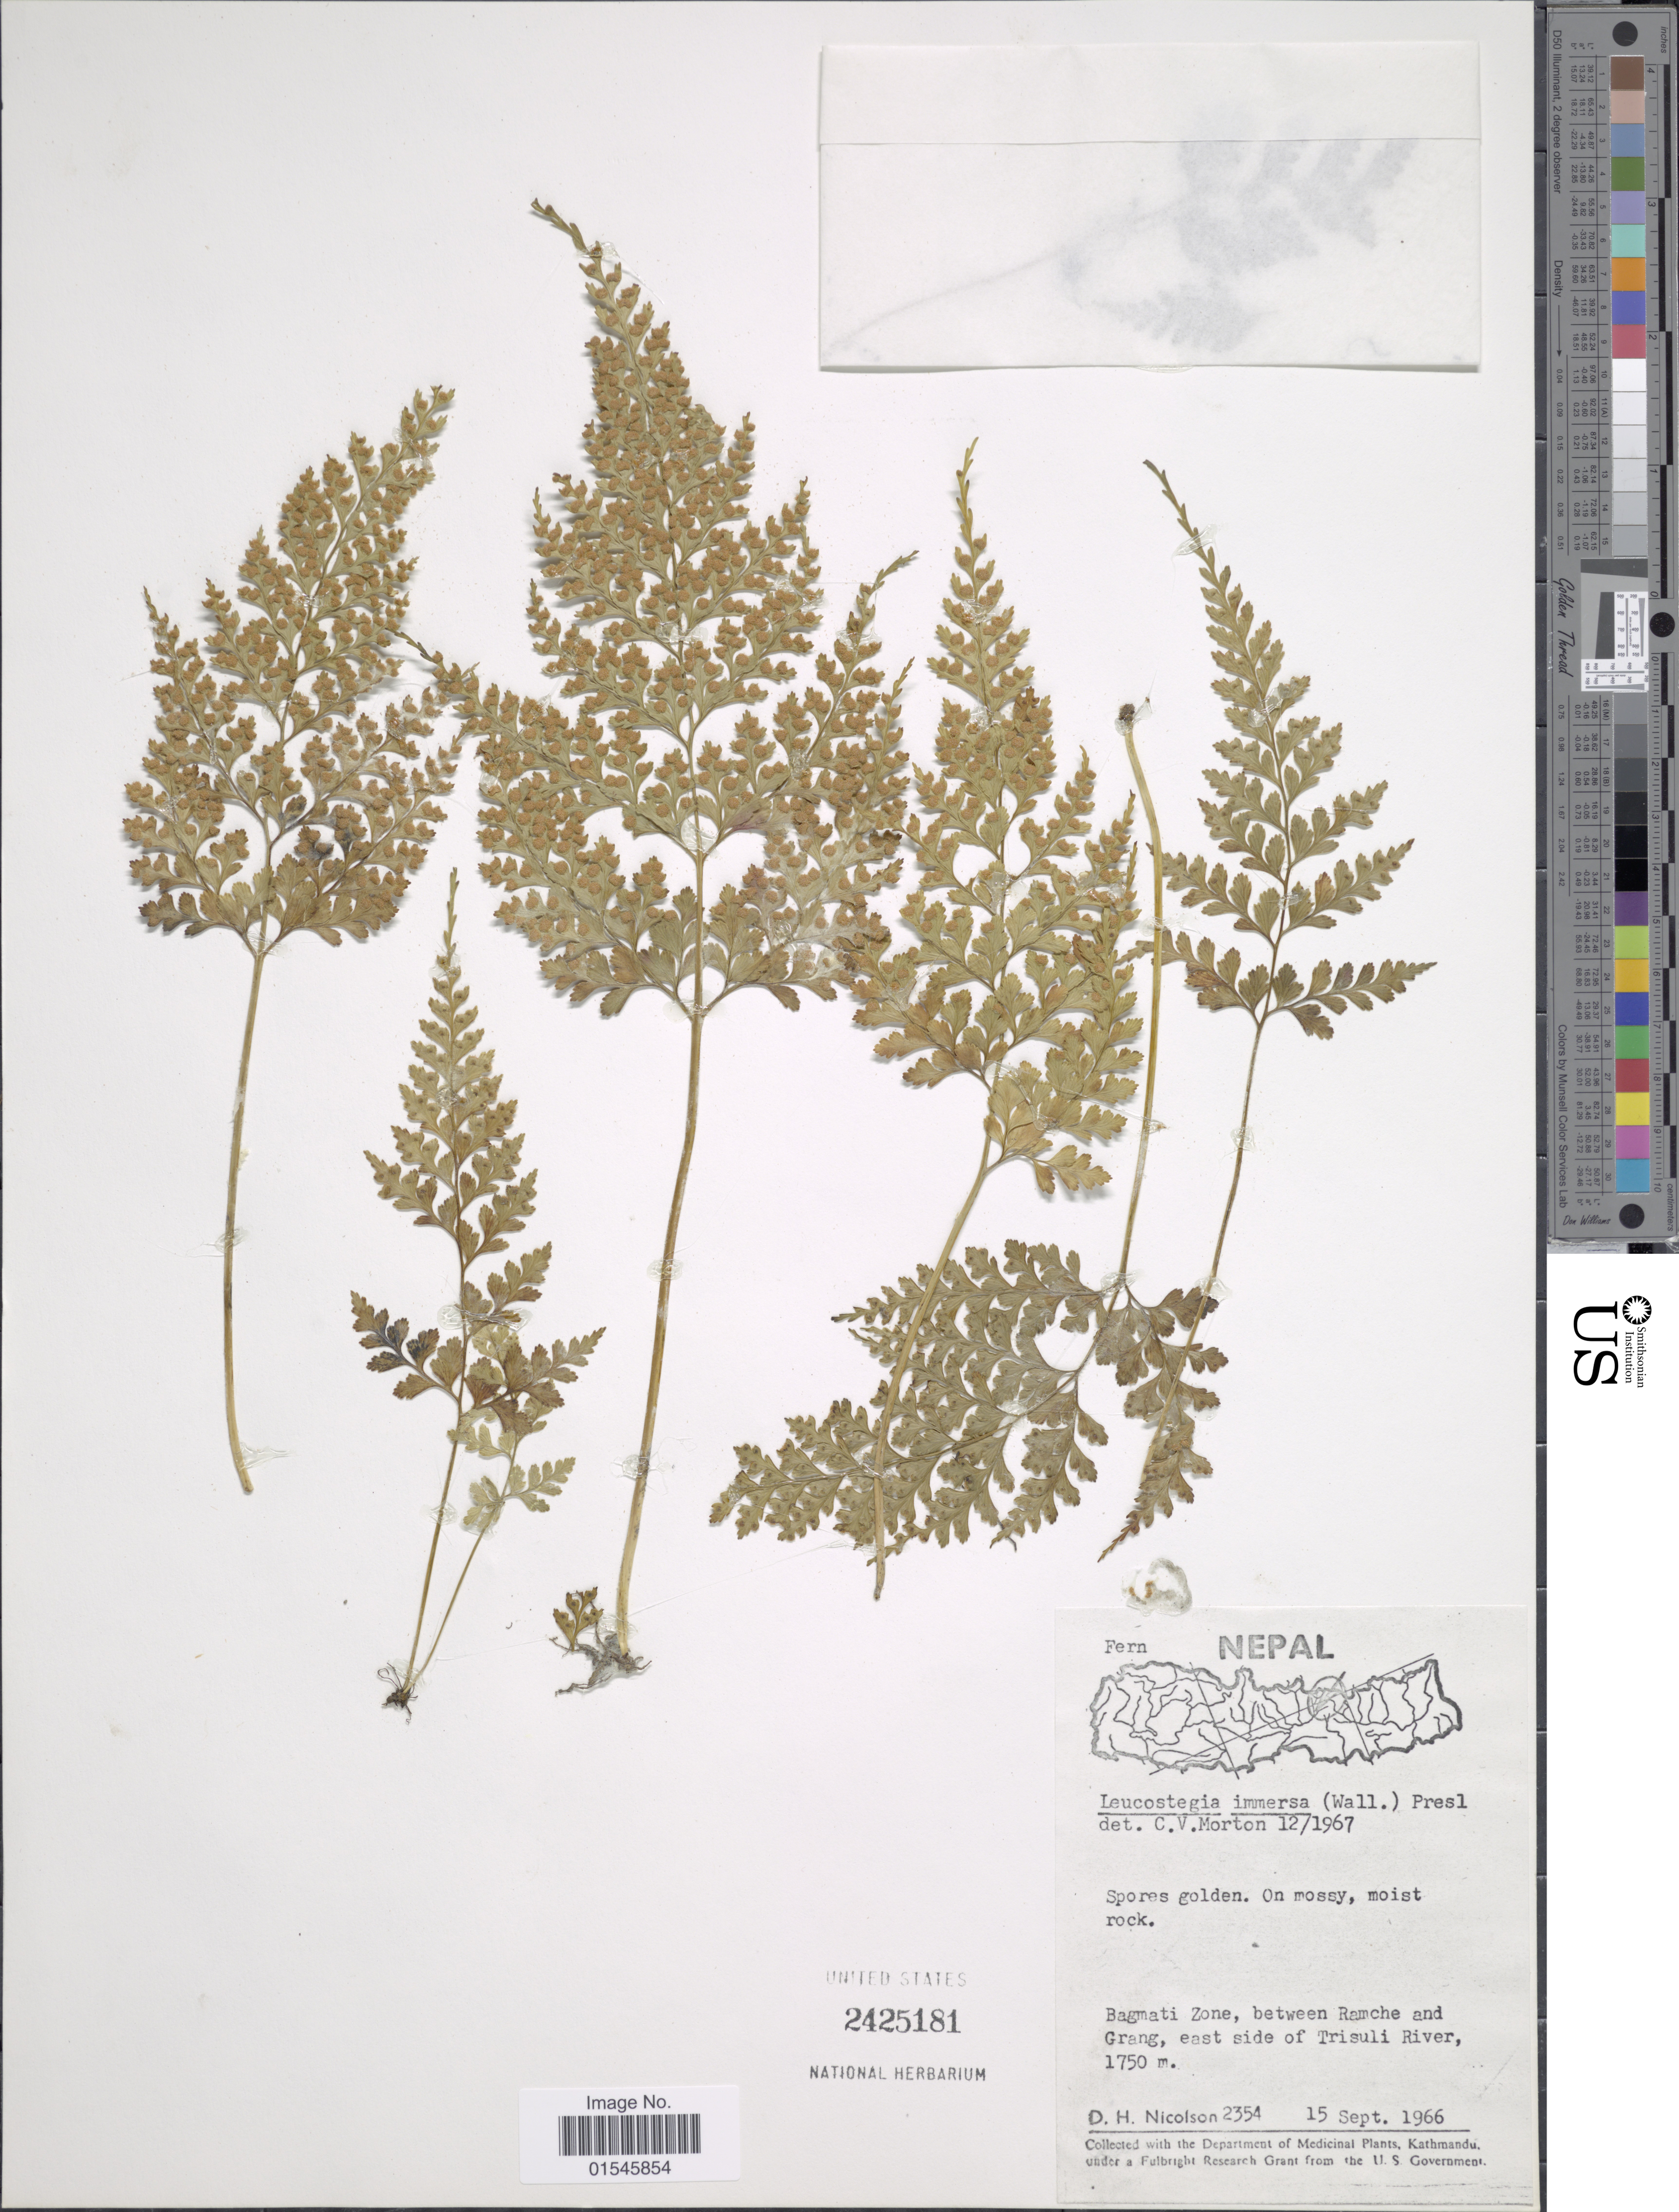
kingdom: Plantae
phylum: Tracheophyta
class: Polypodiopsida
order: Polypodiales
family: Hypodematiaceae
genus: Leucostegia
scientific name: Leucostegia truncata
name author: (D. Don) Fraser-Jenk.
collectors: D. H. Nicolson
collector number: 2354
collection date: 1966-09-15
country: Nepal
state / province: Bagmati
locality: Bagmati Zone, between Ramche and Grang, east side of Trisuli River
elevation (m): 1750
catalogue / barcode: US 2425181